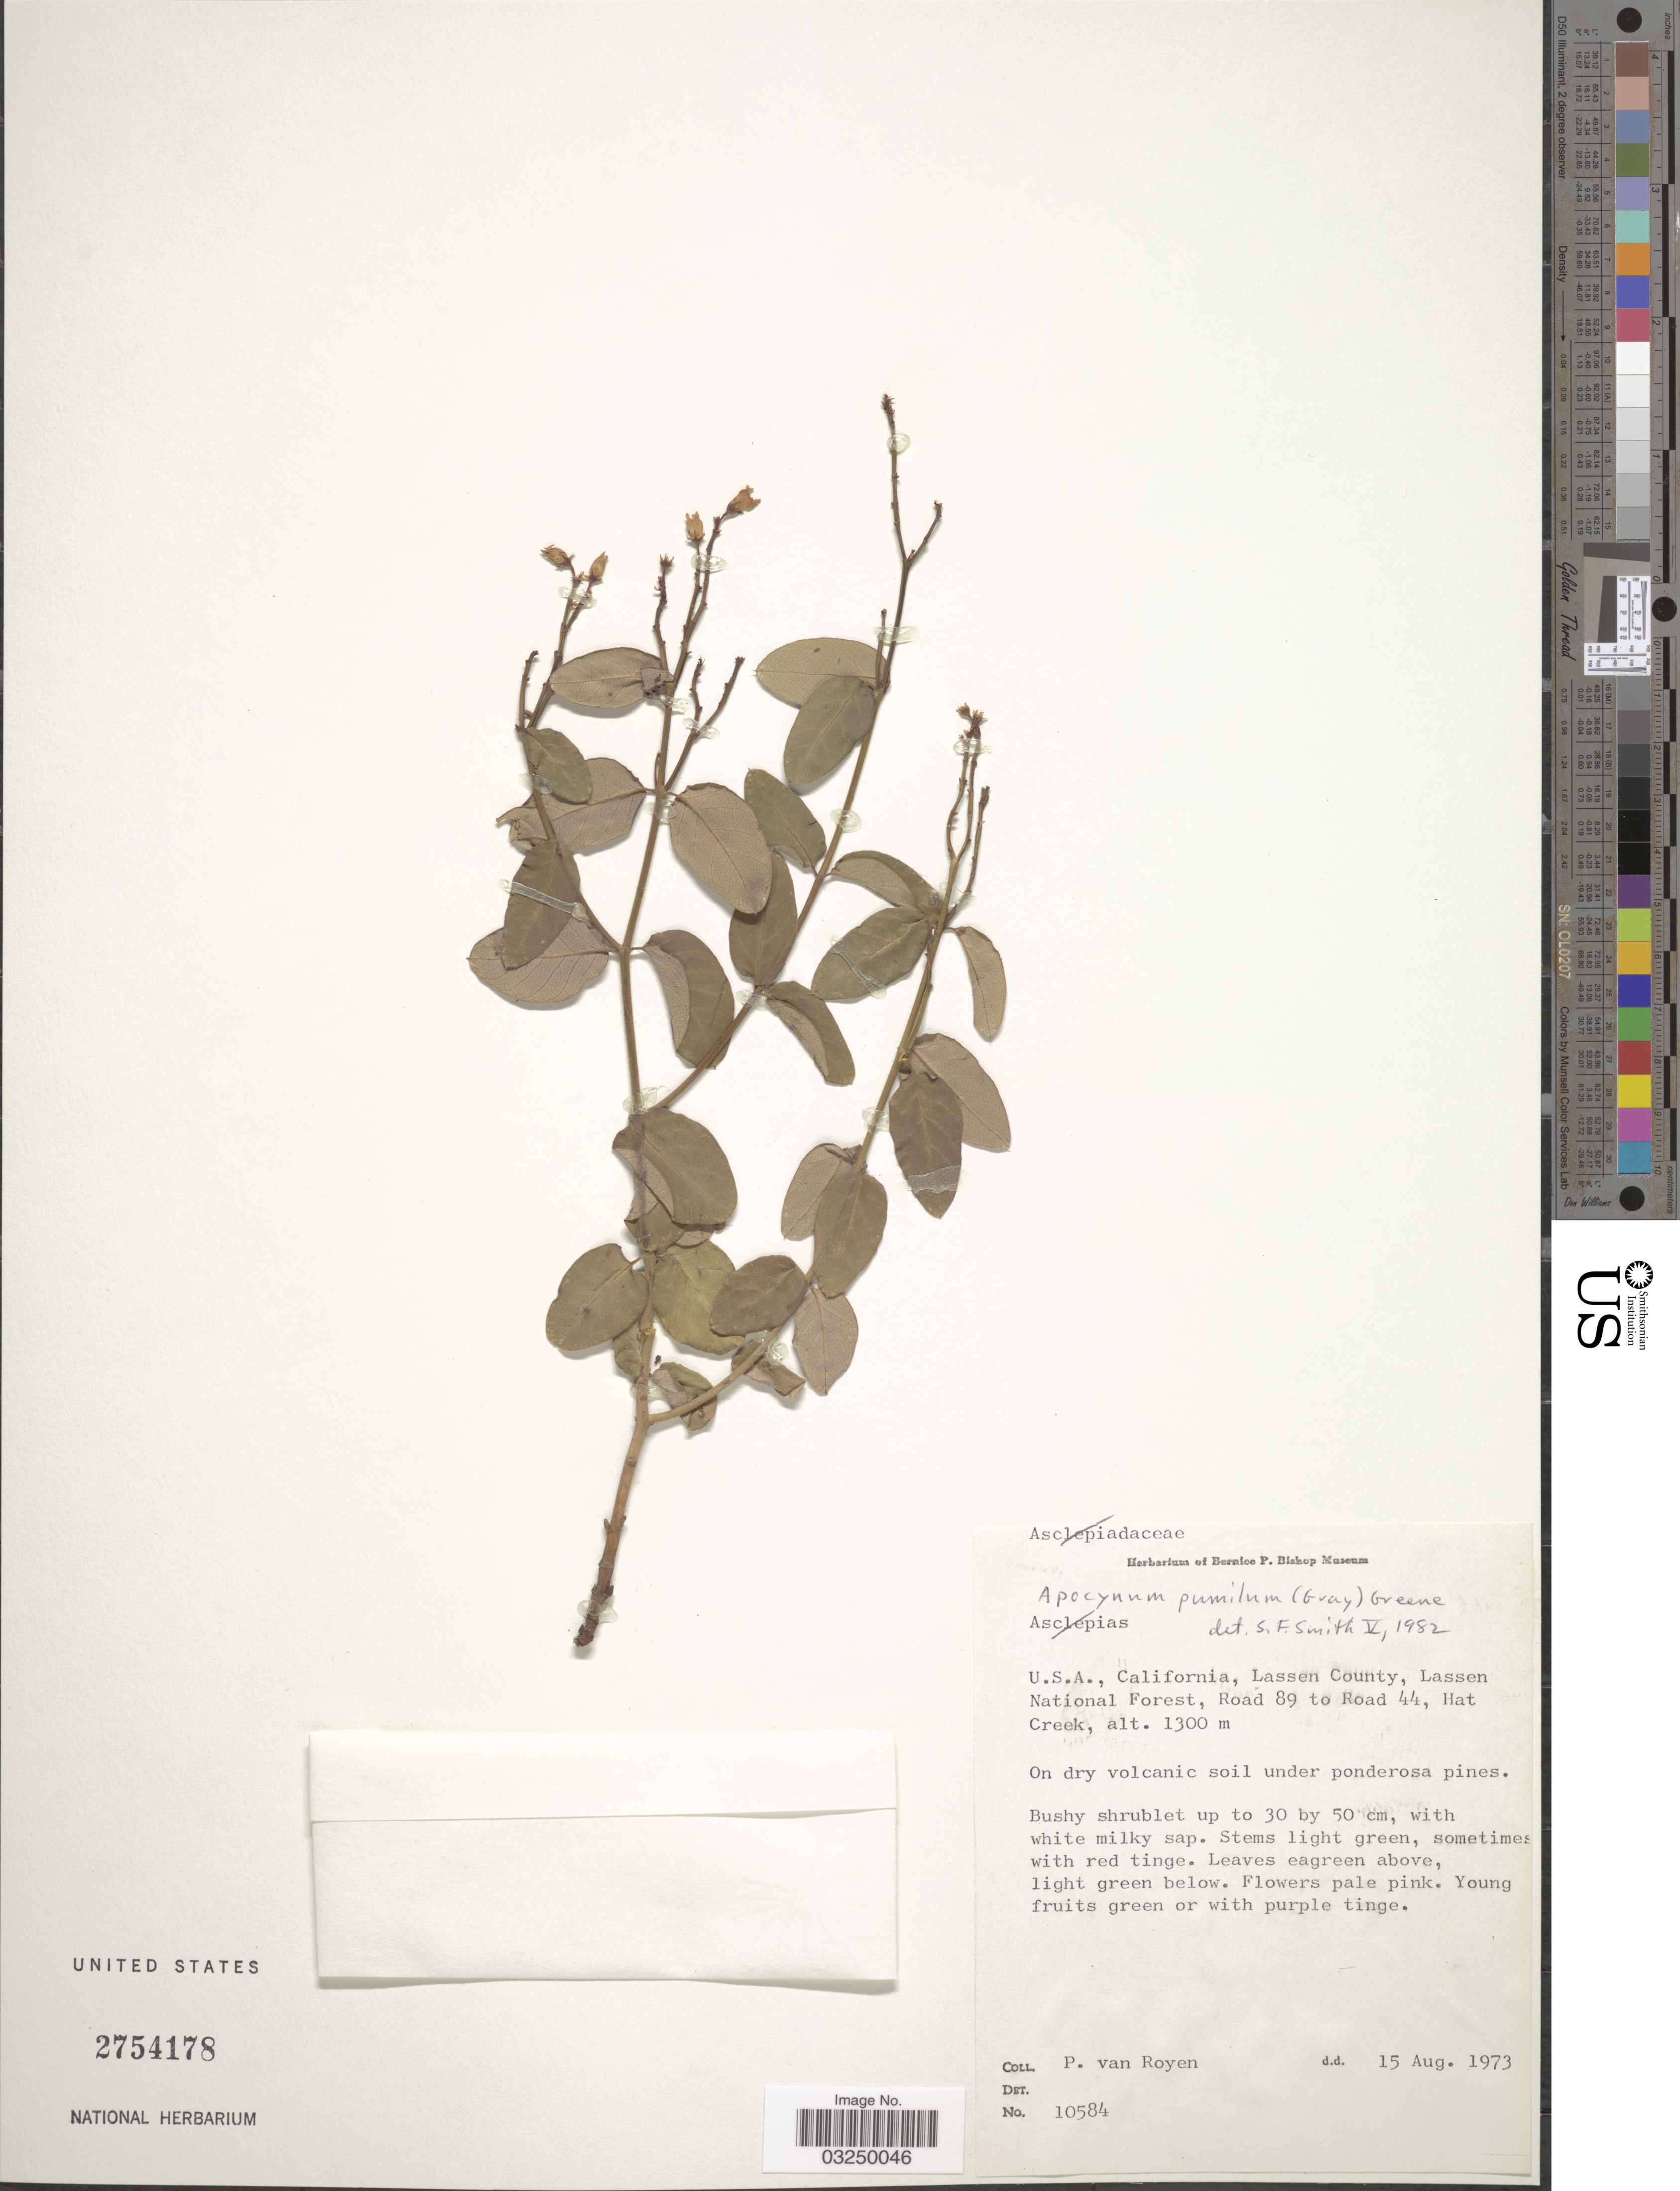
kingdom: Plantae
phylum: Tracheophyta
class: Magnoliopsida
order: Gentianales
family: Apocynaceae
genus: Apocynum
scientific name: Apocynum pumilum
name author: (A. Gray) Greene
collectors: P. van Royen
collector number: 10584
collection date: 1973-08-15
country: United States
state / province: California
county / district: Lassen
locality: U.S.A., Lassen County, Lassen National Forest, Road 89 to Road 44, Hat Creek.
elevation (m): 1300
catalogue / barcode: US 2754178